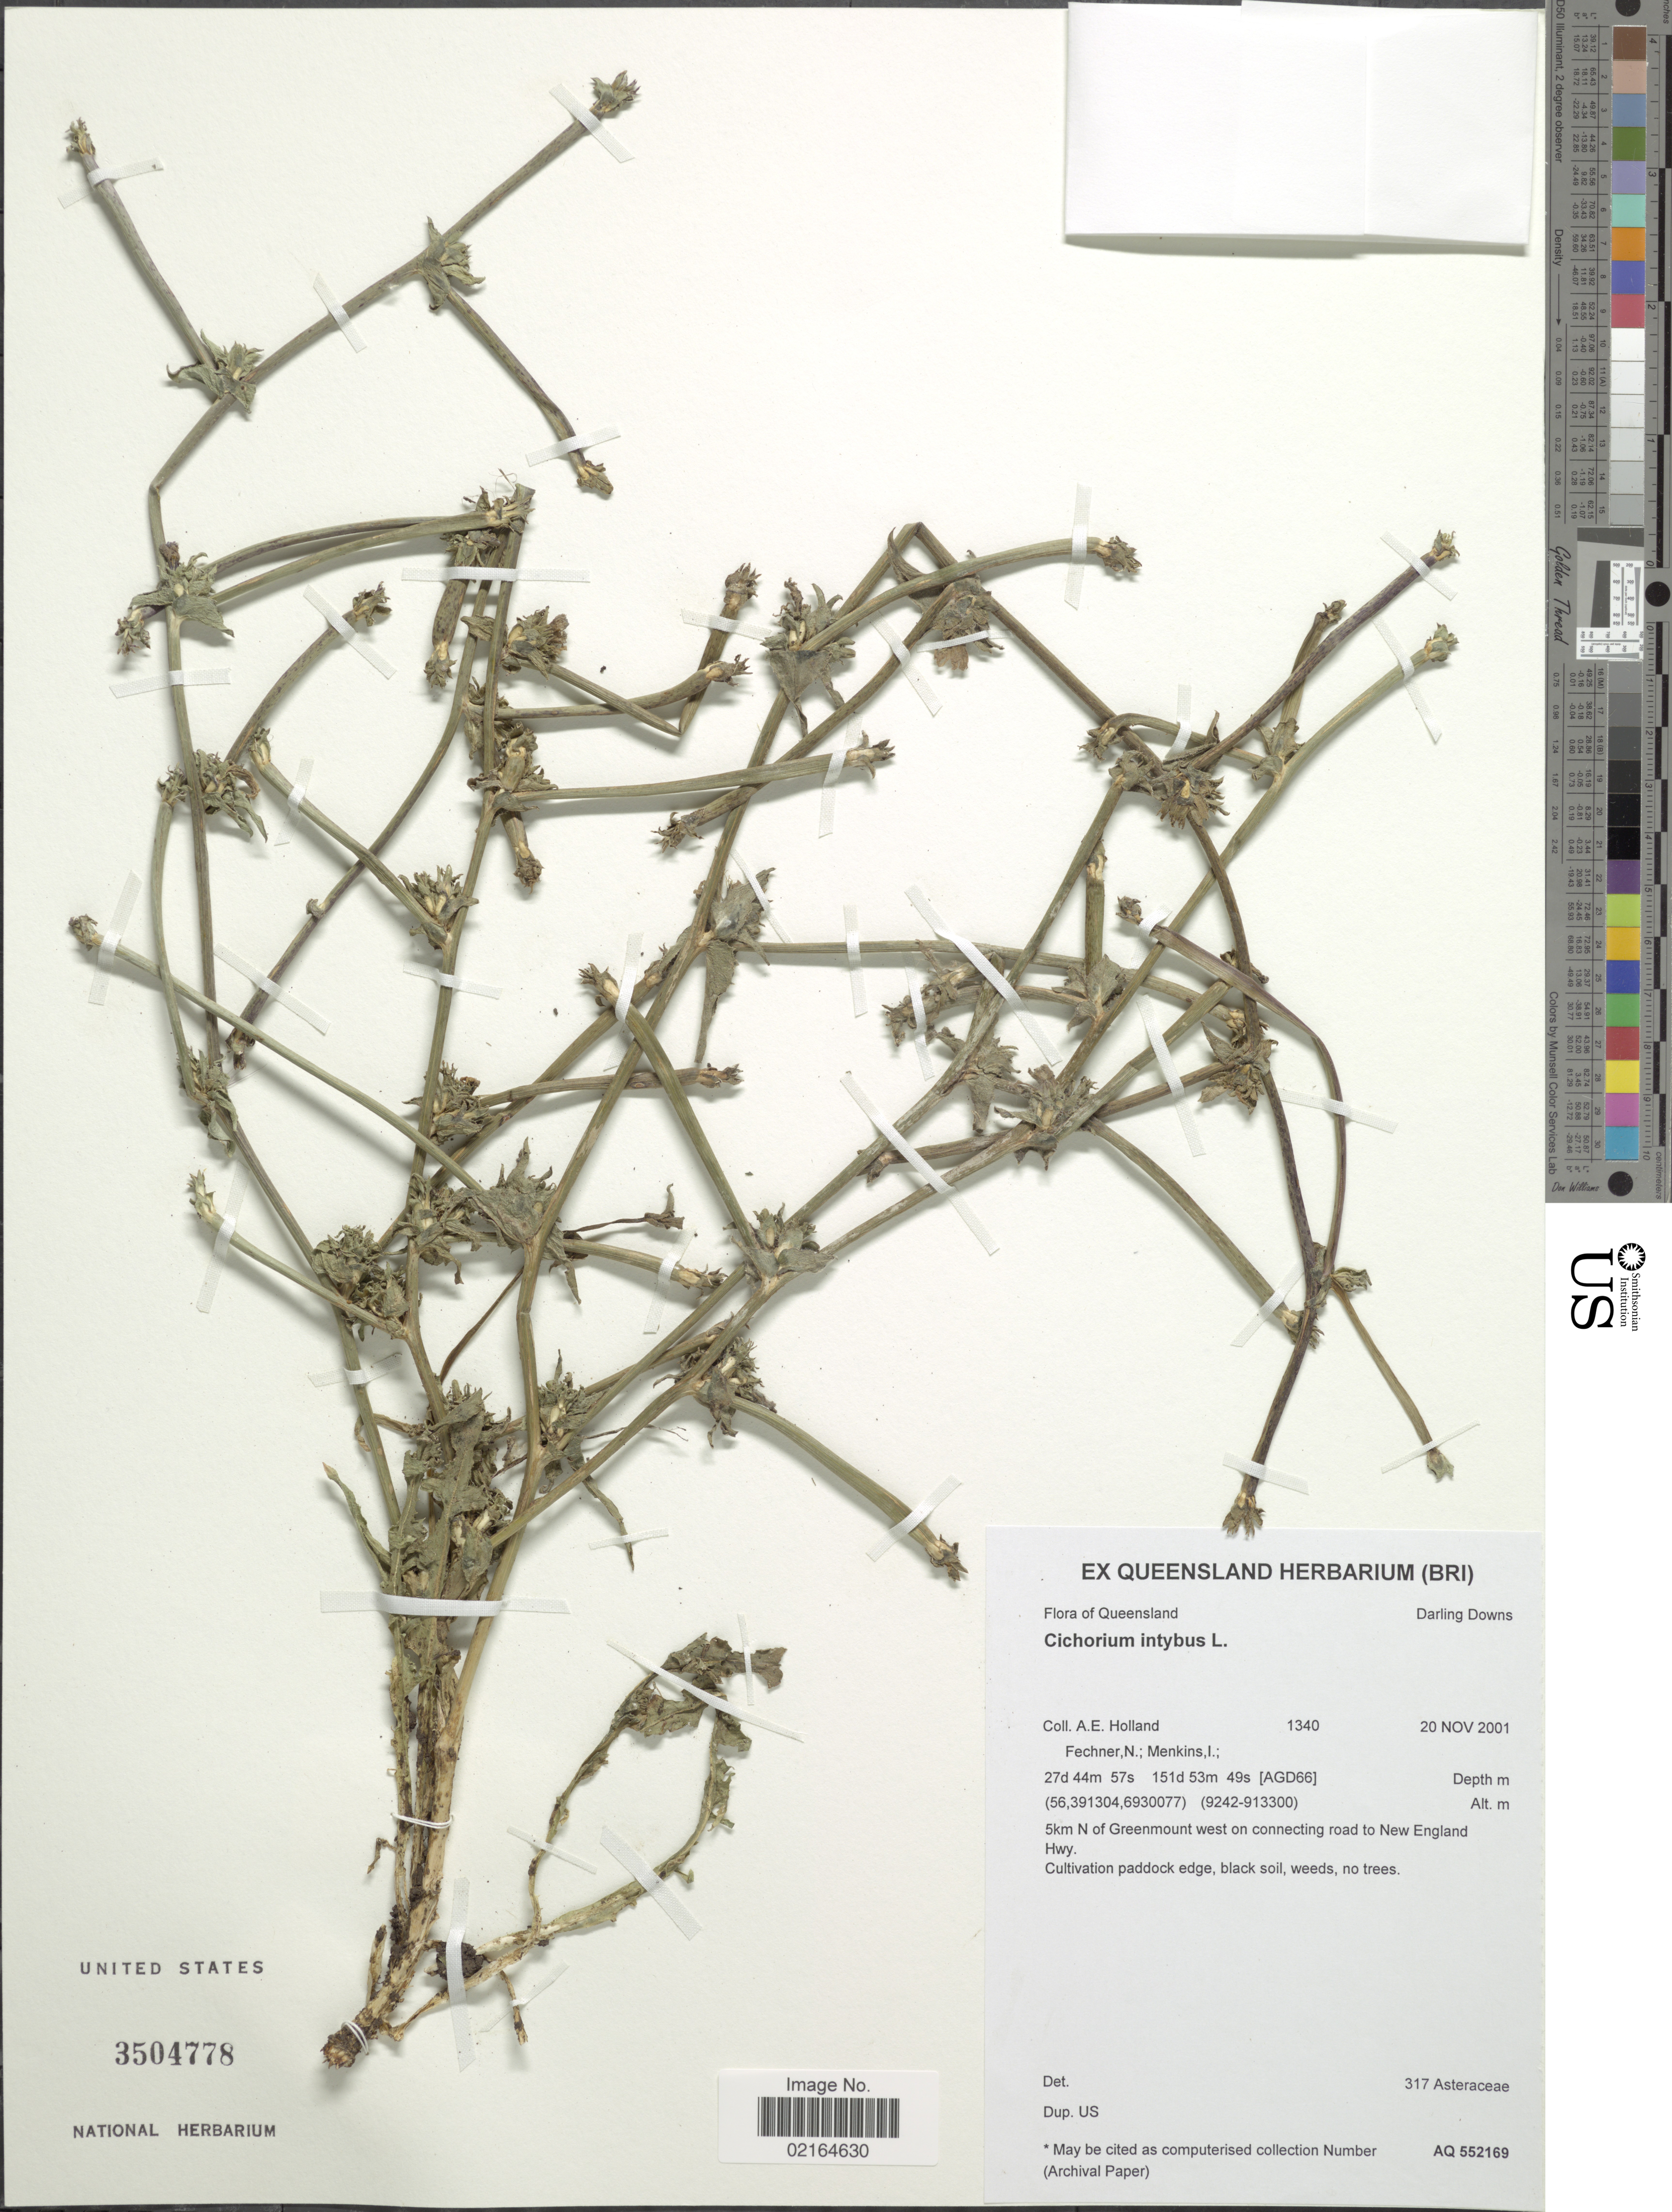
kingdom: Plantae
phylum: Tracheophyta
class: Magnoliopsida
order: Asterales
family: Asteraceae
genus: Cichorium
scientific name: Cichorium intybus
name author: L.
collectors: A. Holland, N. Fechner & I. Menkins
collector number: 1340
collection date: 2001-11-20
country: Australia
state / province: Queensland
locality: Queensland, Darling Downs, 5 km N of Greenmount west on connecting road to New England Hwy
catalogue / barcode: US 3504778